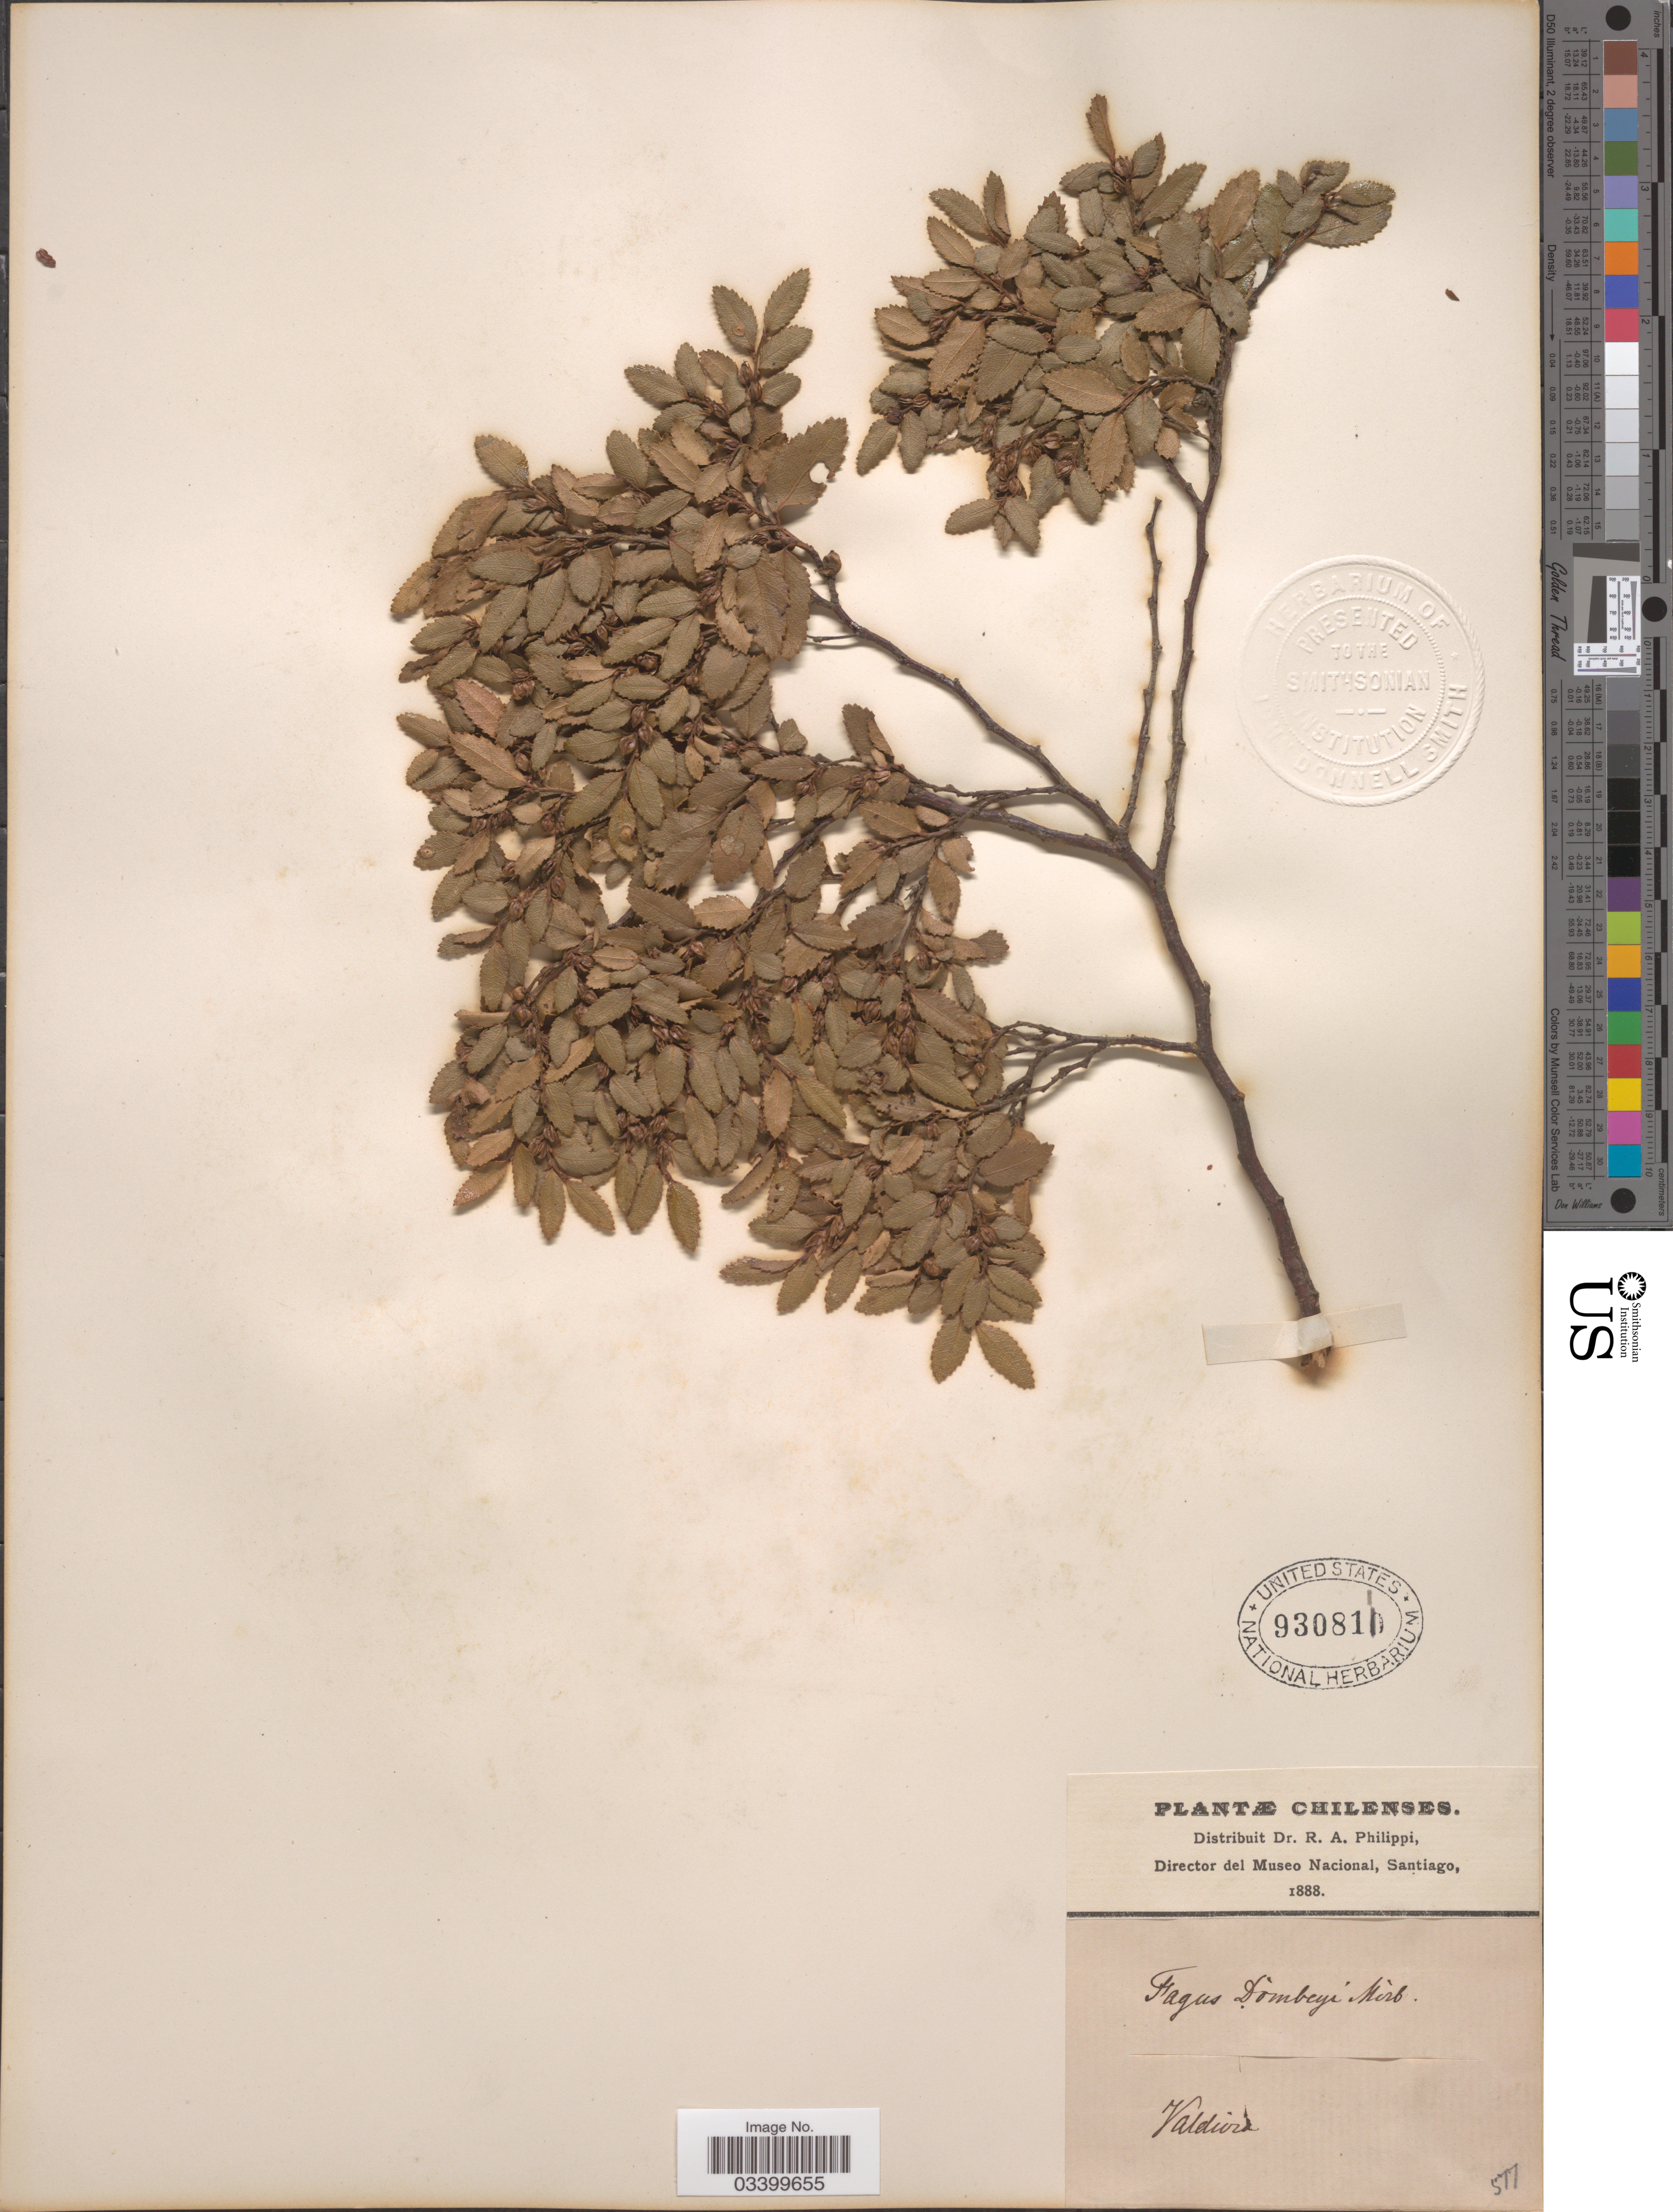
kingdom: Plantae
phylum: Tracheophyta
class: Magnoliopsida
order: Fagales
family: Nothofagaceae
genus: Nothofagus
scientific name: Nothofagus dombeyi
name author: (Mirb.) Oerst.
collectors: ex. herb. R.A. Philippi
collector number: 577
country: Chile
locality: Valdivia.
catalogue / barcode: US 930811